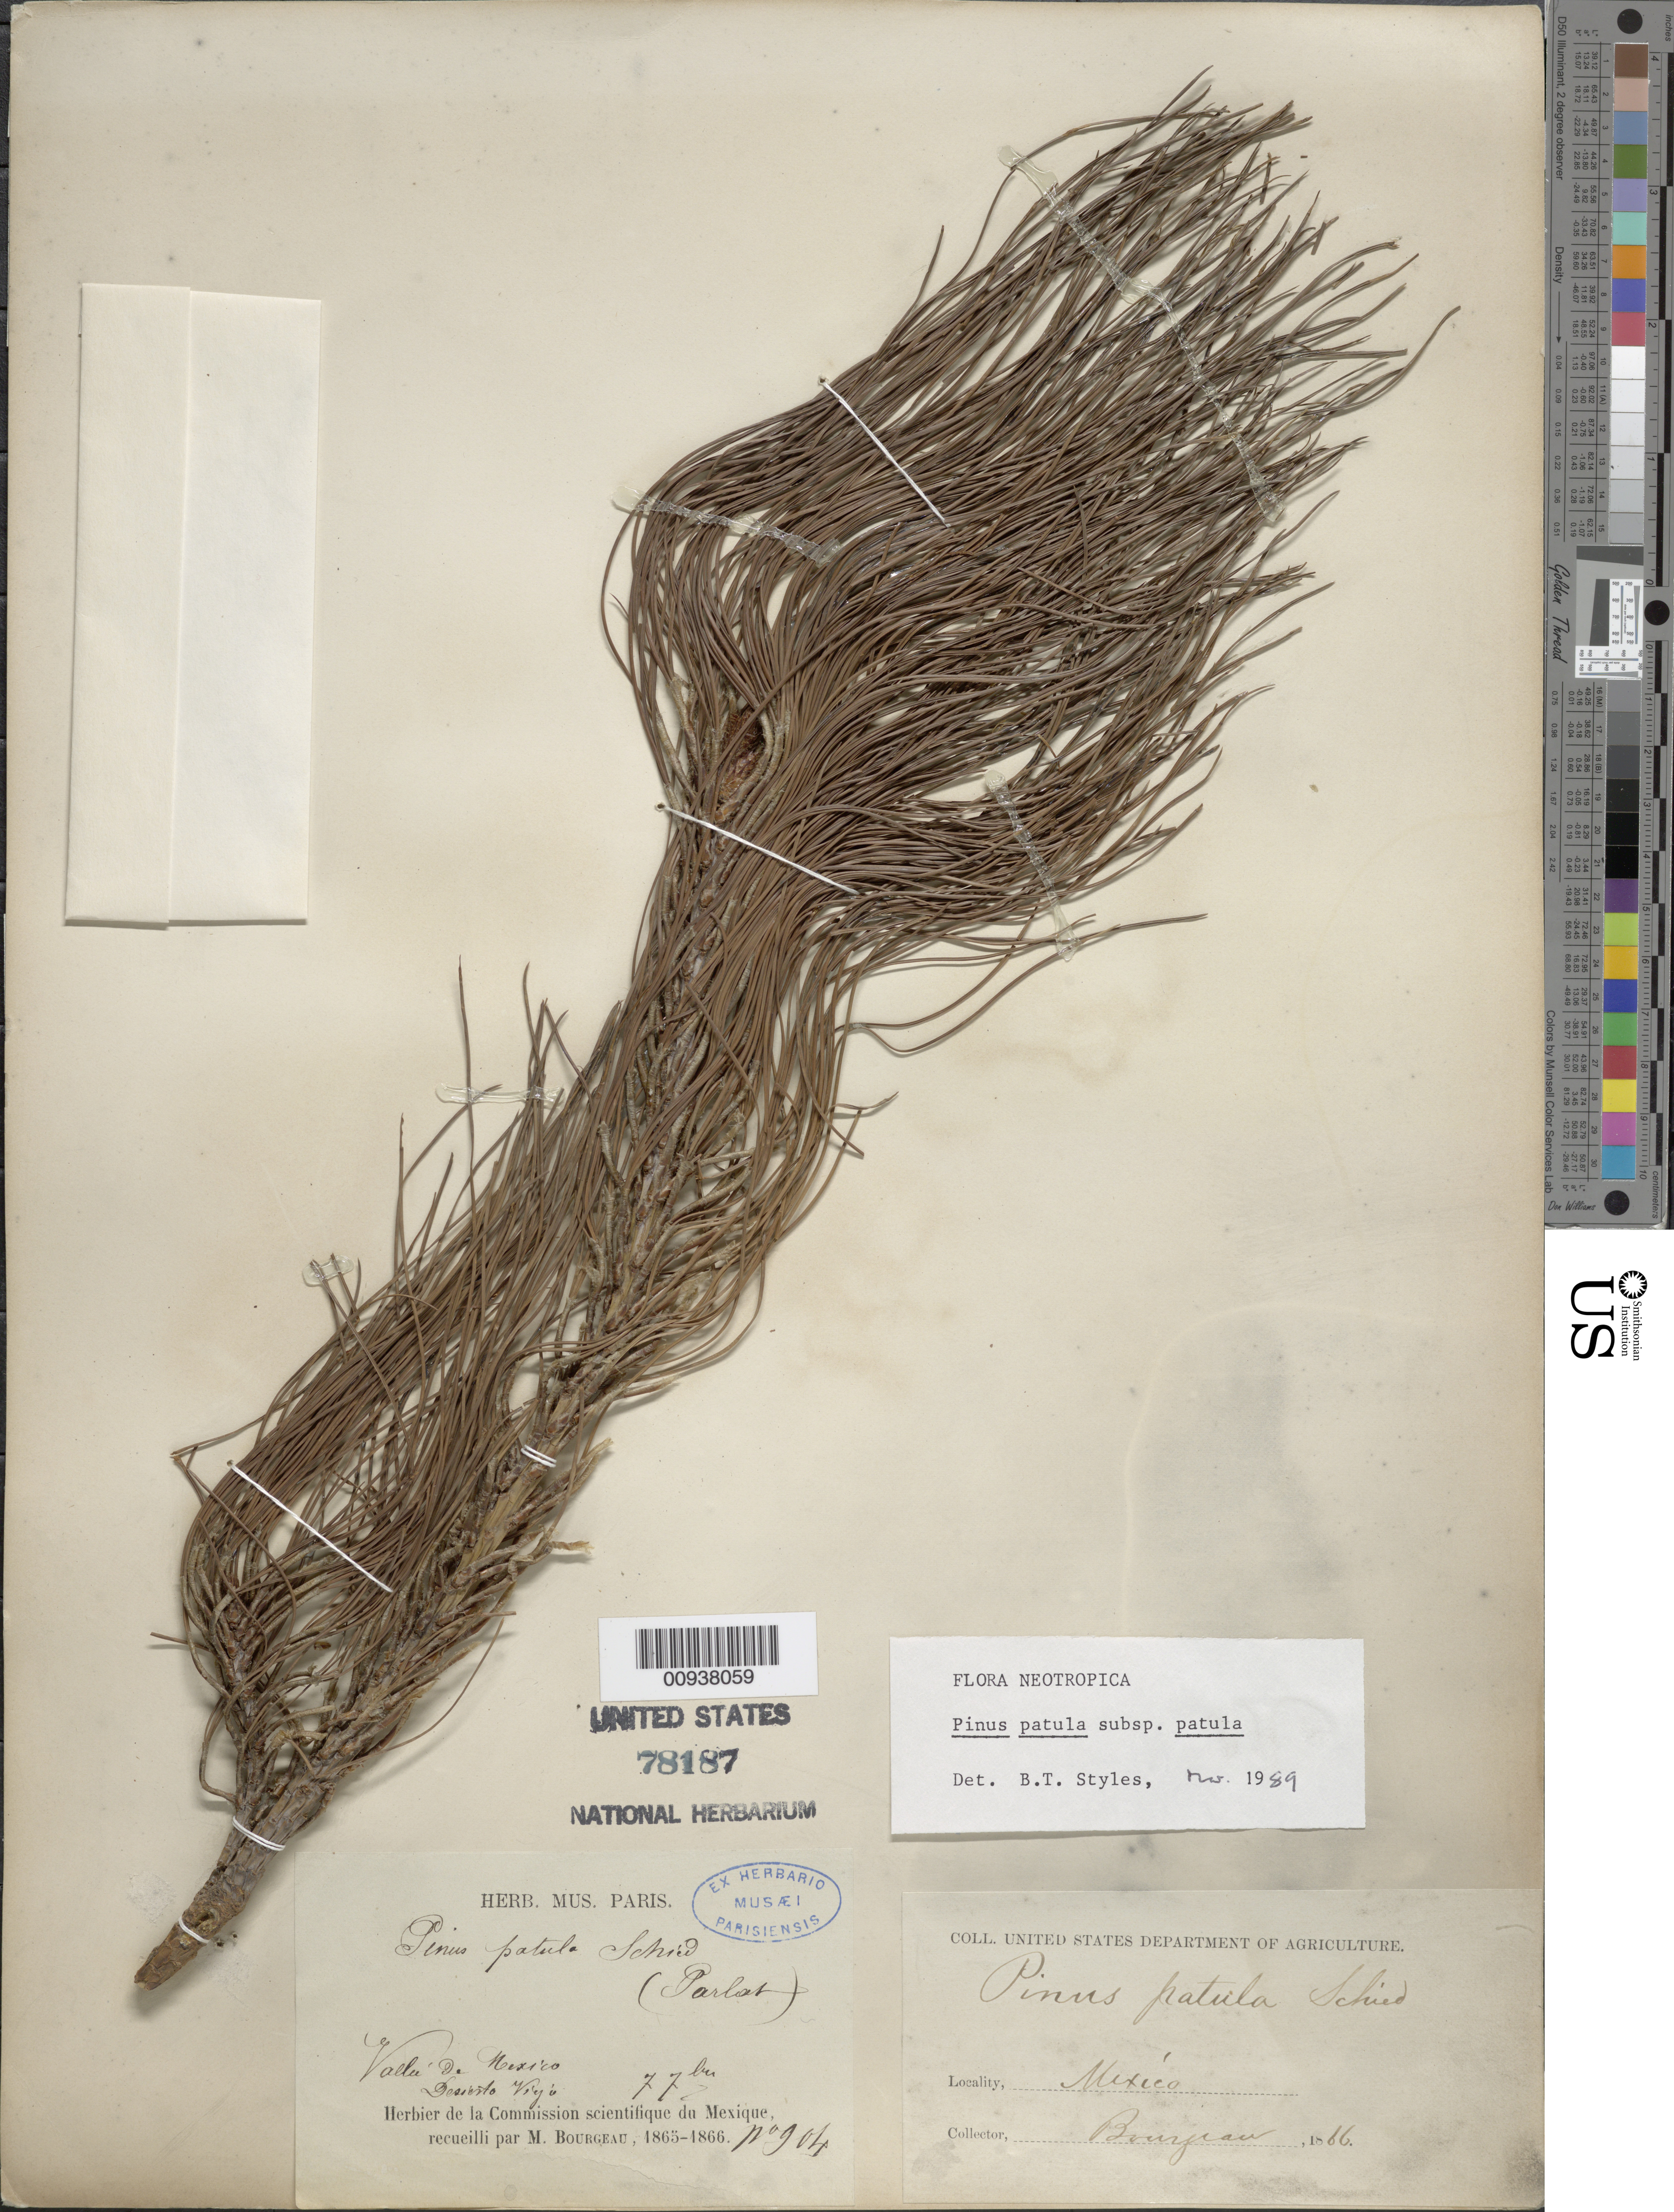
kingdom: Plantae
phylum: Tracheophyta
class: Pinopsida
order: Pinales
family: Pinaceae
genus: Pinus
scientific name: Pinus patula subsp. patula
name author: Schltdl. & Cham.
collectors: E. Bourgeau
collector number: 904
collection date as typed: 07 Sep 1866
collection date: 1866-09-07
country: Mexico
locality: Valle de Mexico. Desierto Viejo.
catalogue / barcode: US 78187